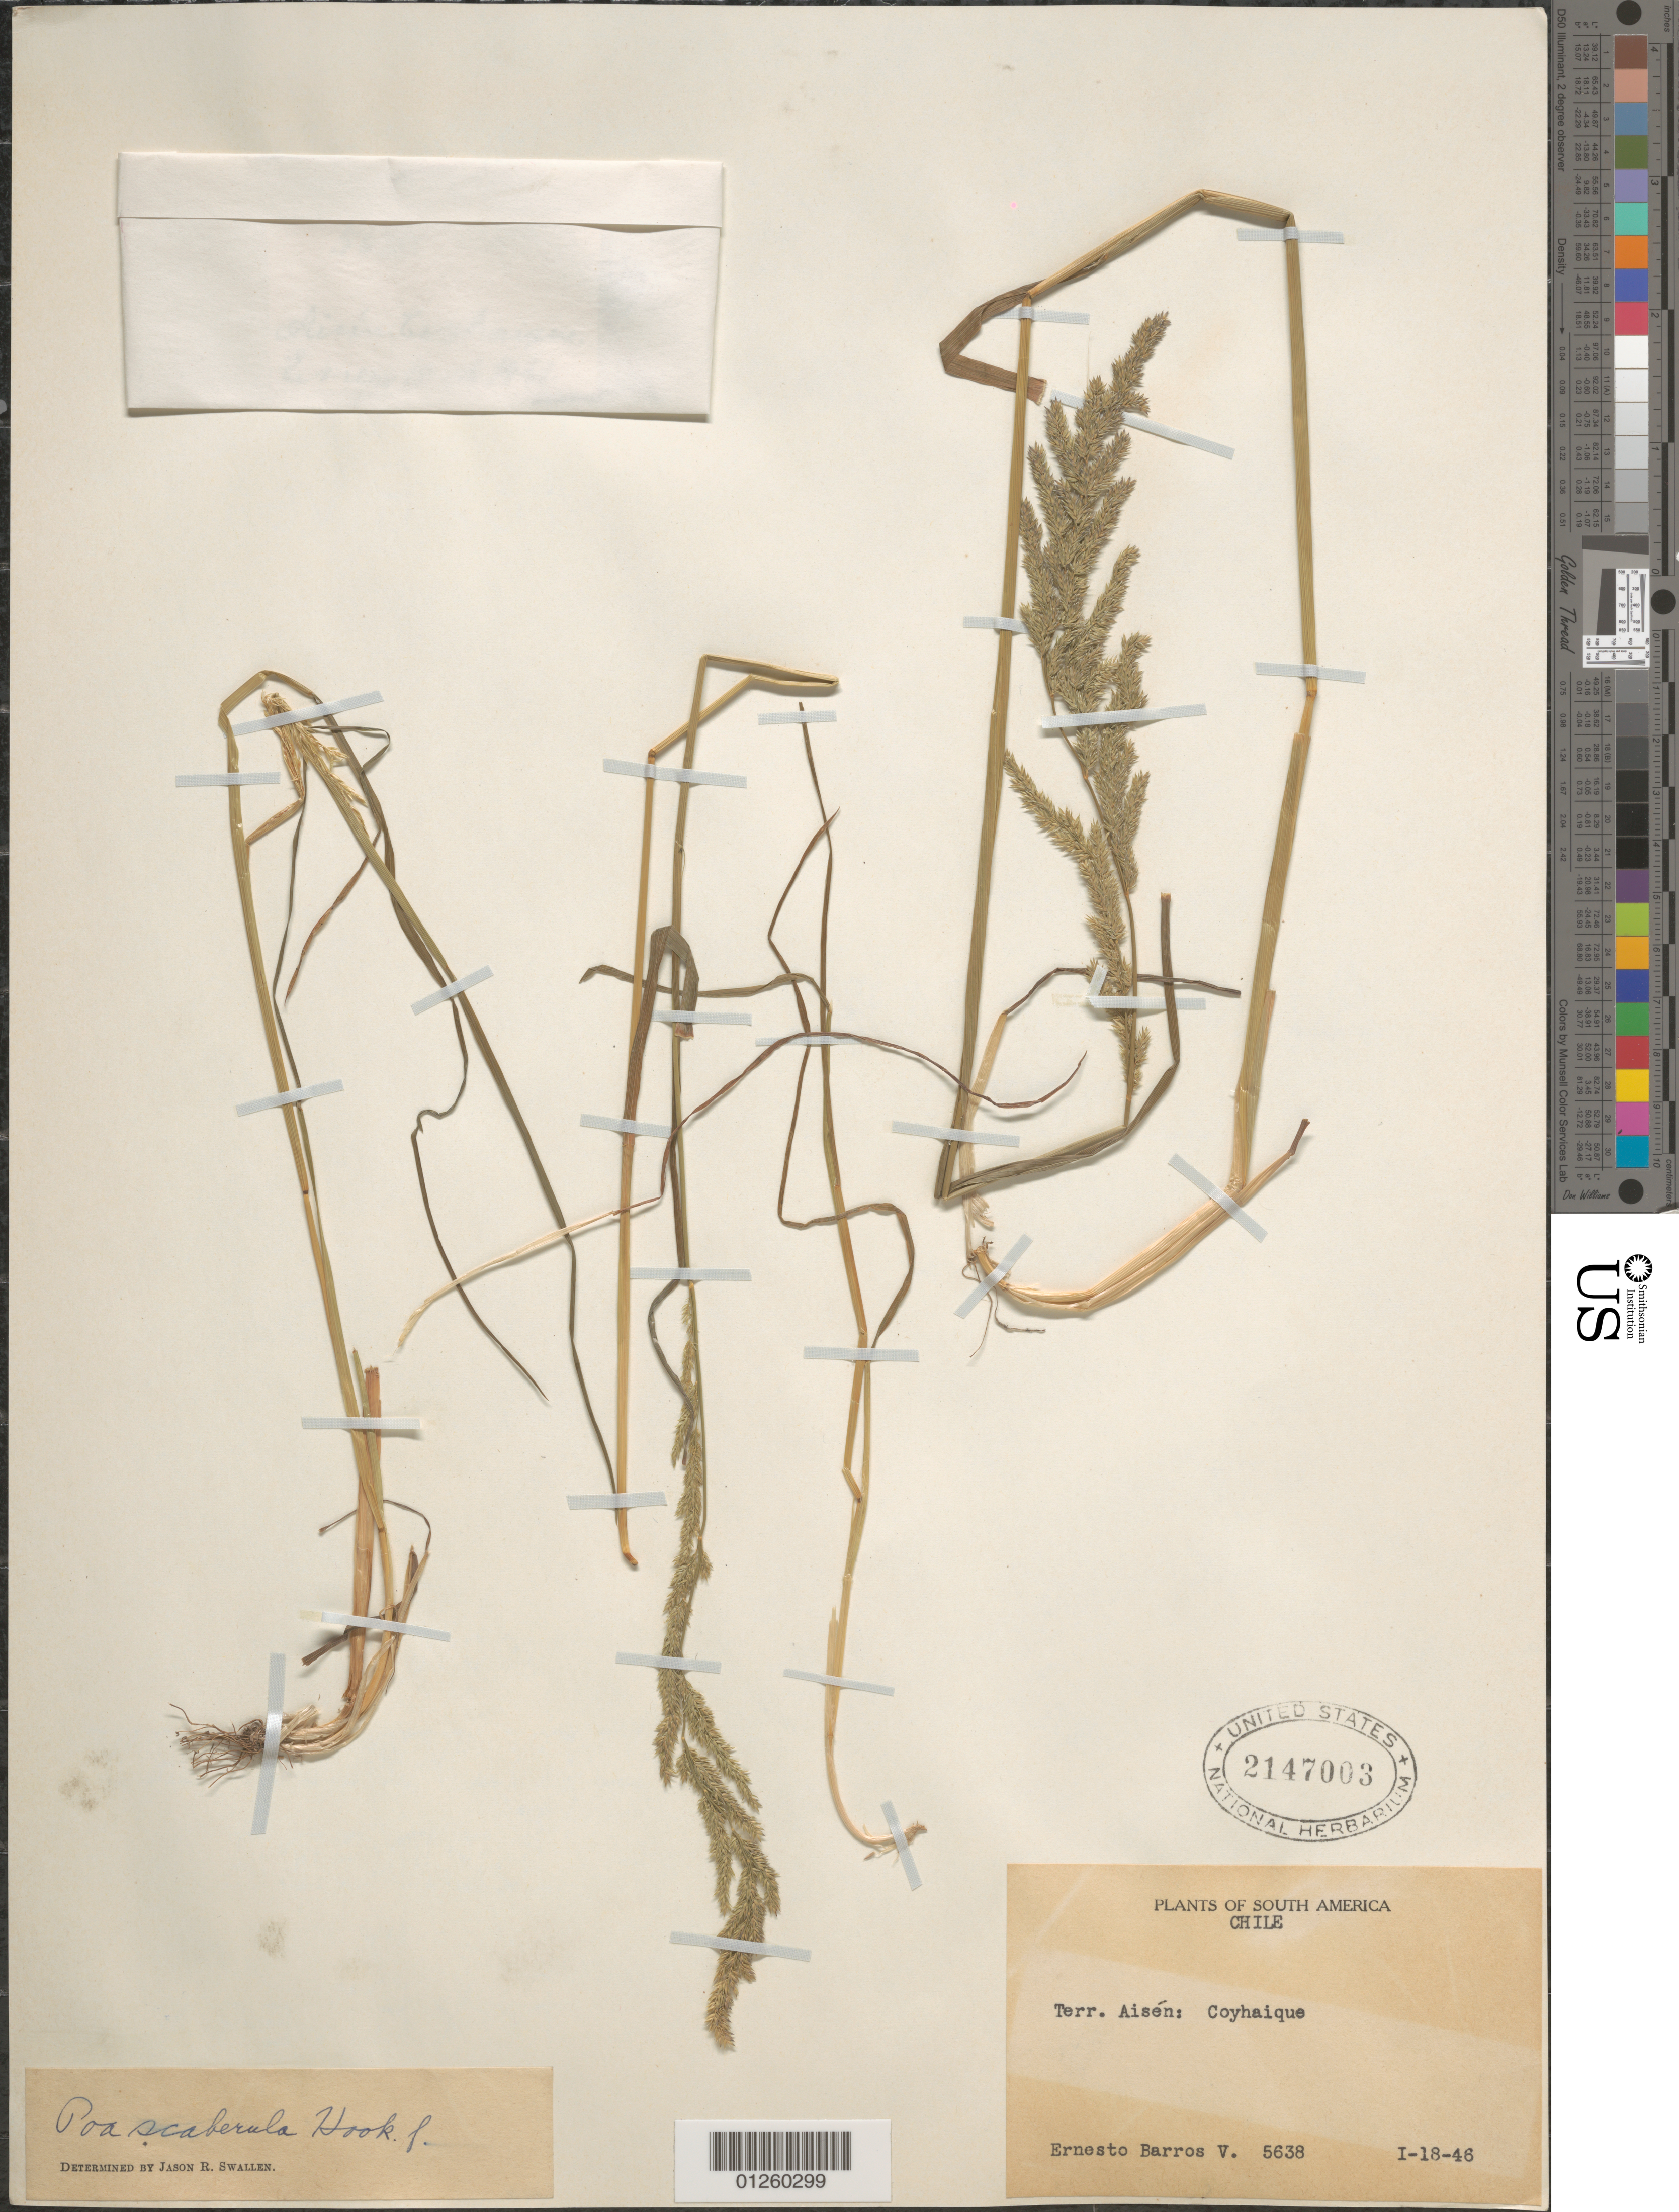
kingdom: Plantae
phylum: Tracheophyta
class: Liliopsida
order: Poales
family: Poaceae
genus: Poa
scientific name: Poa scaberula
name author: Hook. f.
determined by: Soreng, Robert J., Research Associate (BOT), Smithsonian Institution - National Museum of Natural History (UNITED STATES)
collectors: E. Barros V.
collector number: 5638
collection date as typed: I-18-46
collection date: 1946-01-18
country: Chile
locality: Terr. Aysen: Coyhaique.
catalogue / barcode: US 2147003